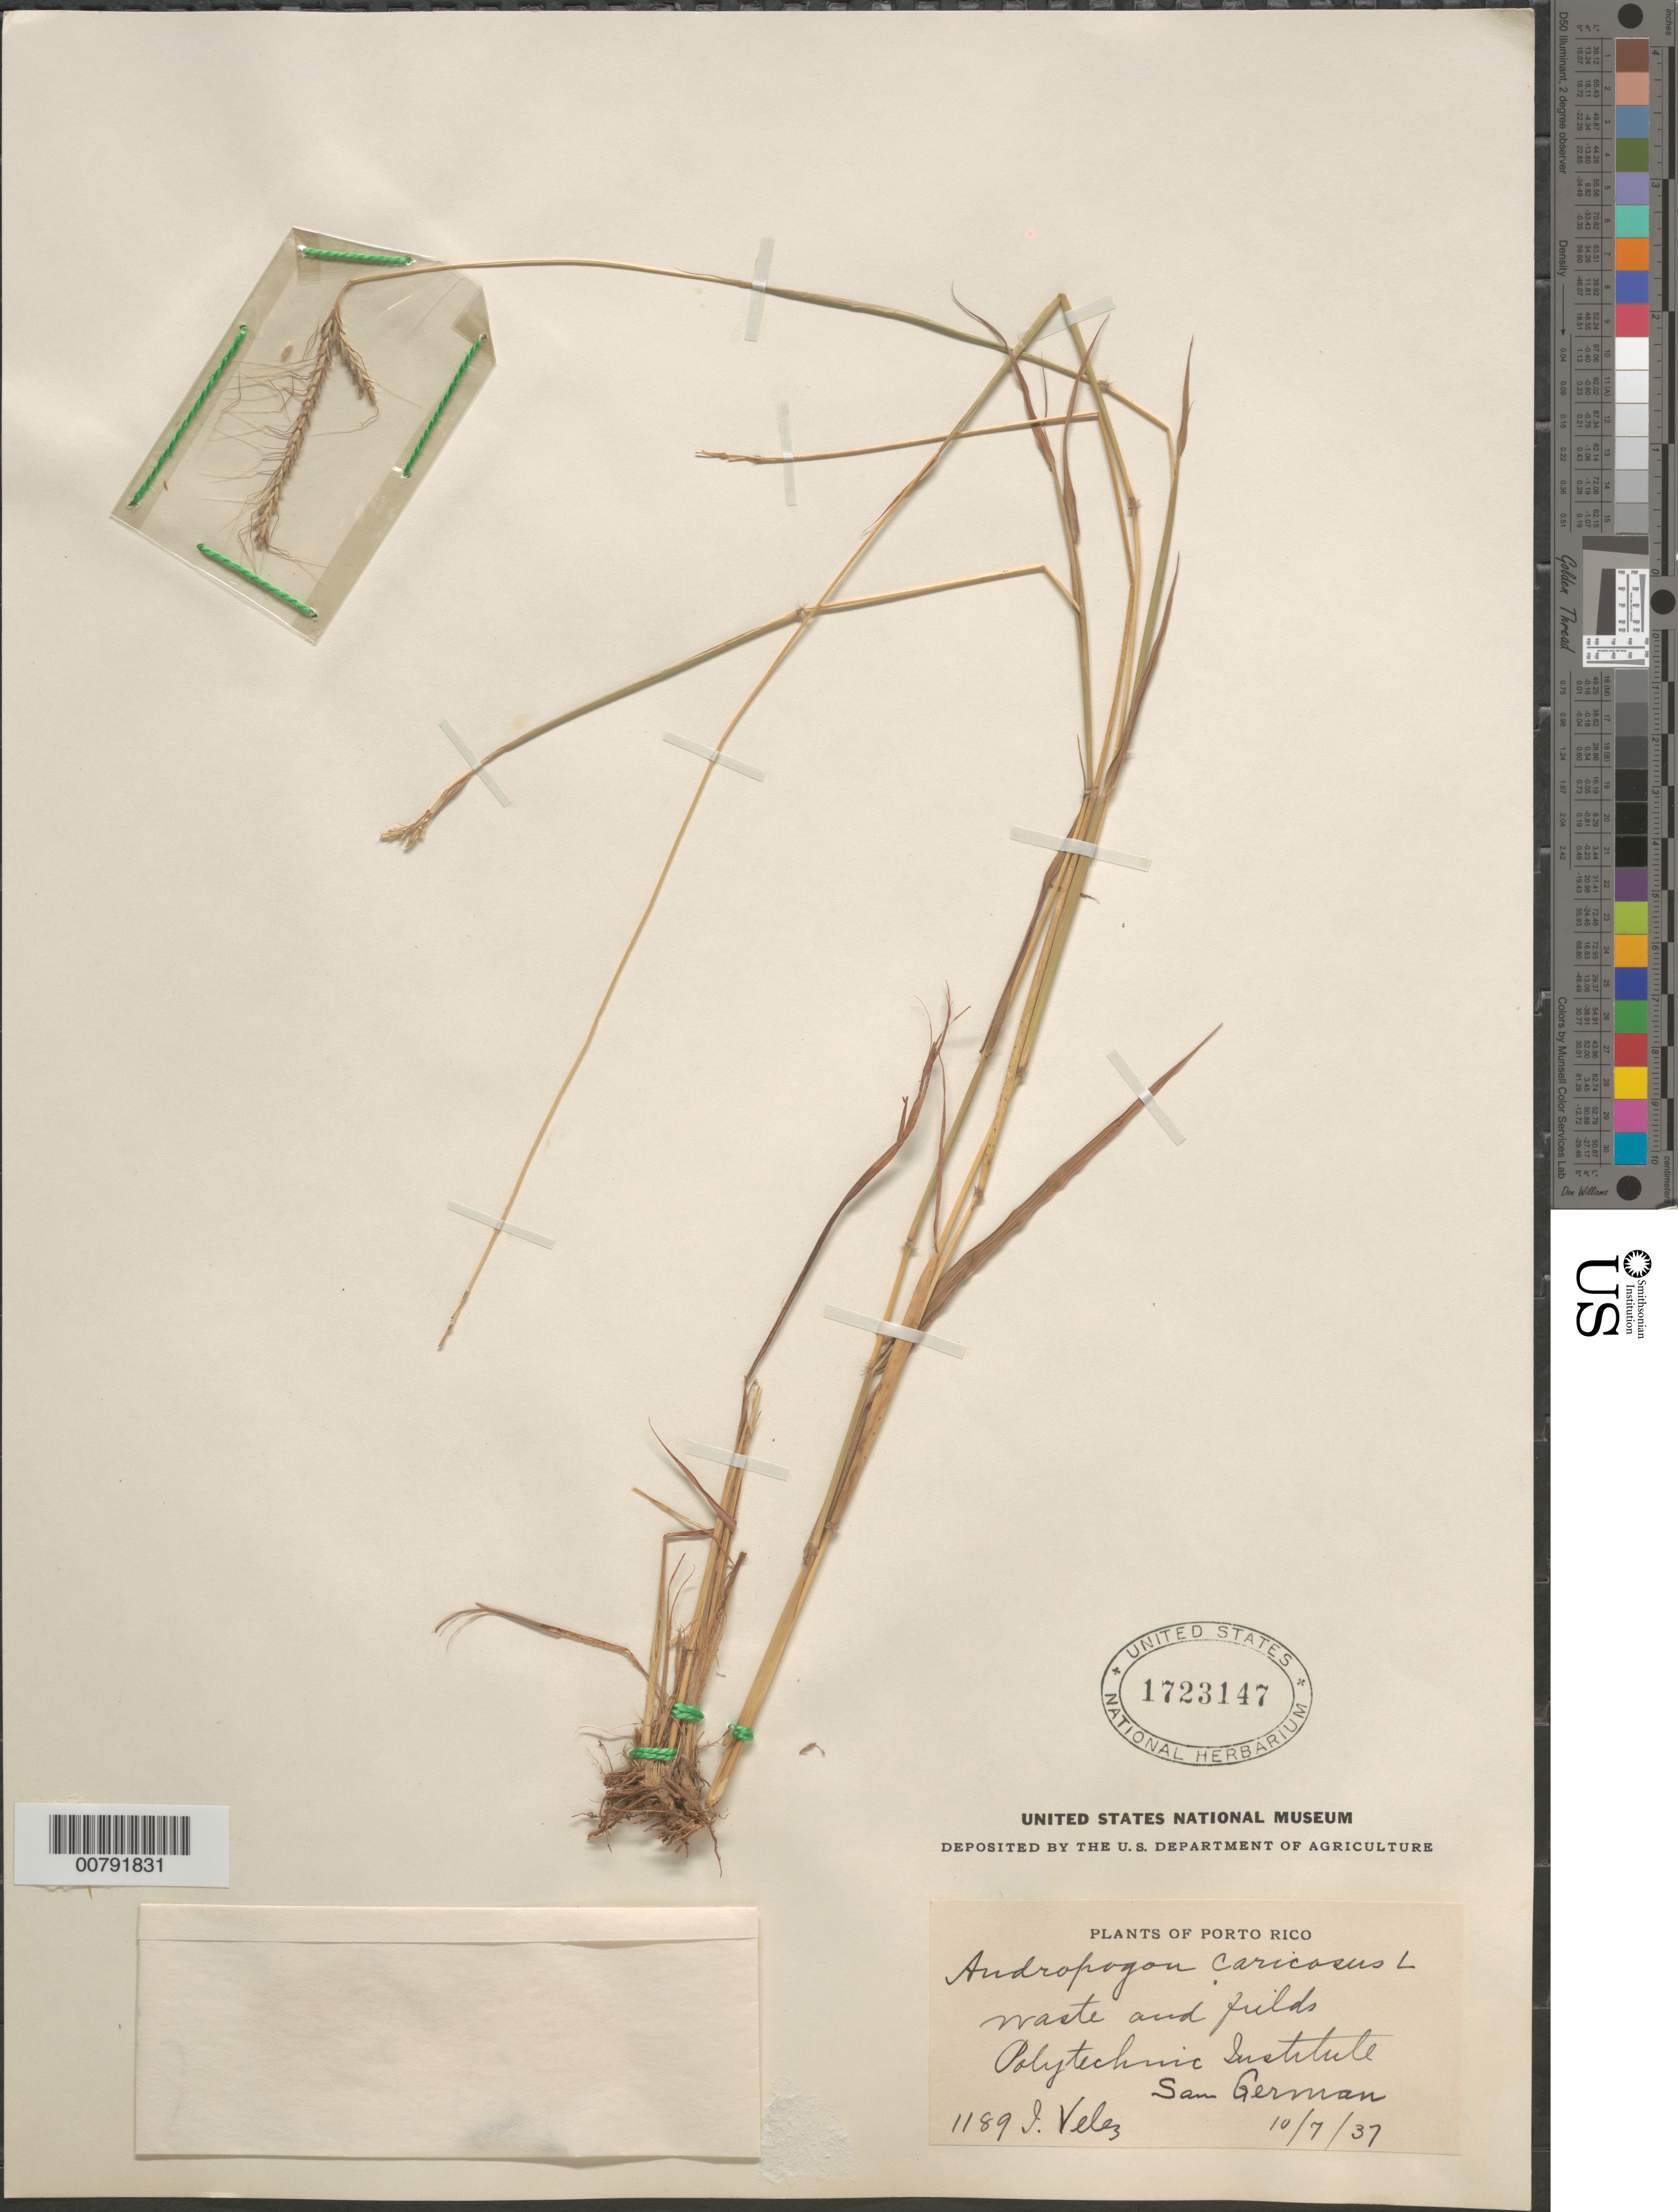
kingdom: Plantae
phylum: Tracheophyta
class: Liliopsida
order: Poales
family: Poaceae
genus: Dichanthium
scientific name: Dichanthium annulatum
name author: (Forssk.) Stapf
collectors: I. Velez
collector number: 1189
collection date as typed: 10 Jul 1937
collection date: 1937-07-10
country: Puerto Rico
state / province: San Germán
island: Puerto Rico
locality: San German, Polytechnic Institute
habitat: Waste and fields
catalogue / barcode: US 1723147